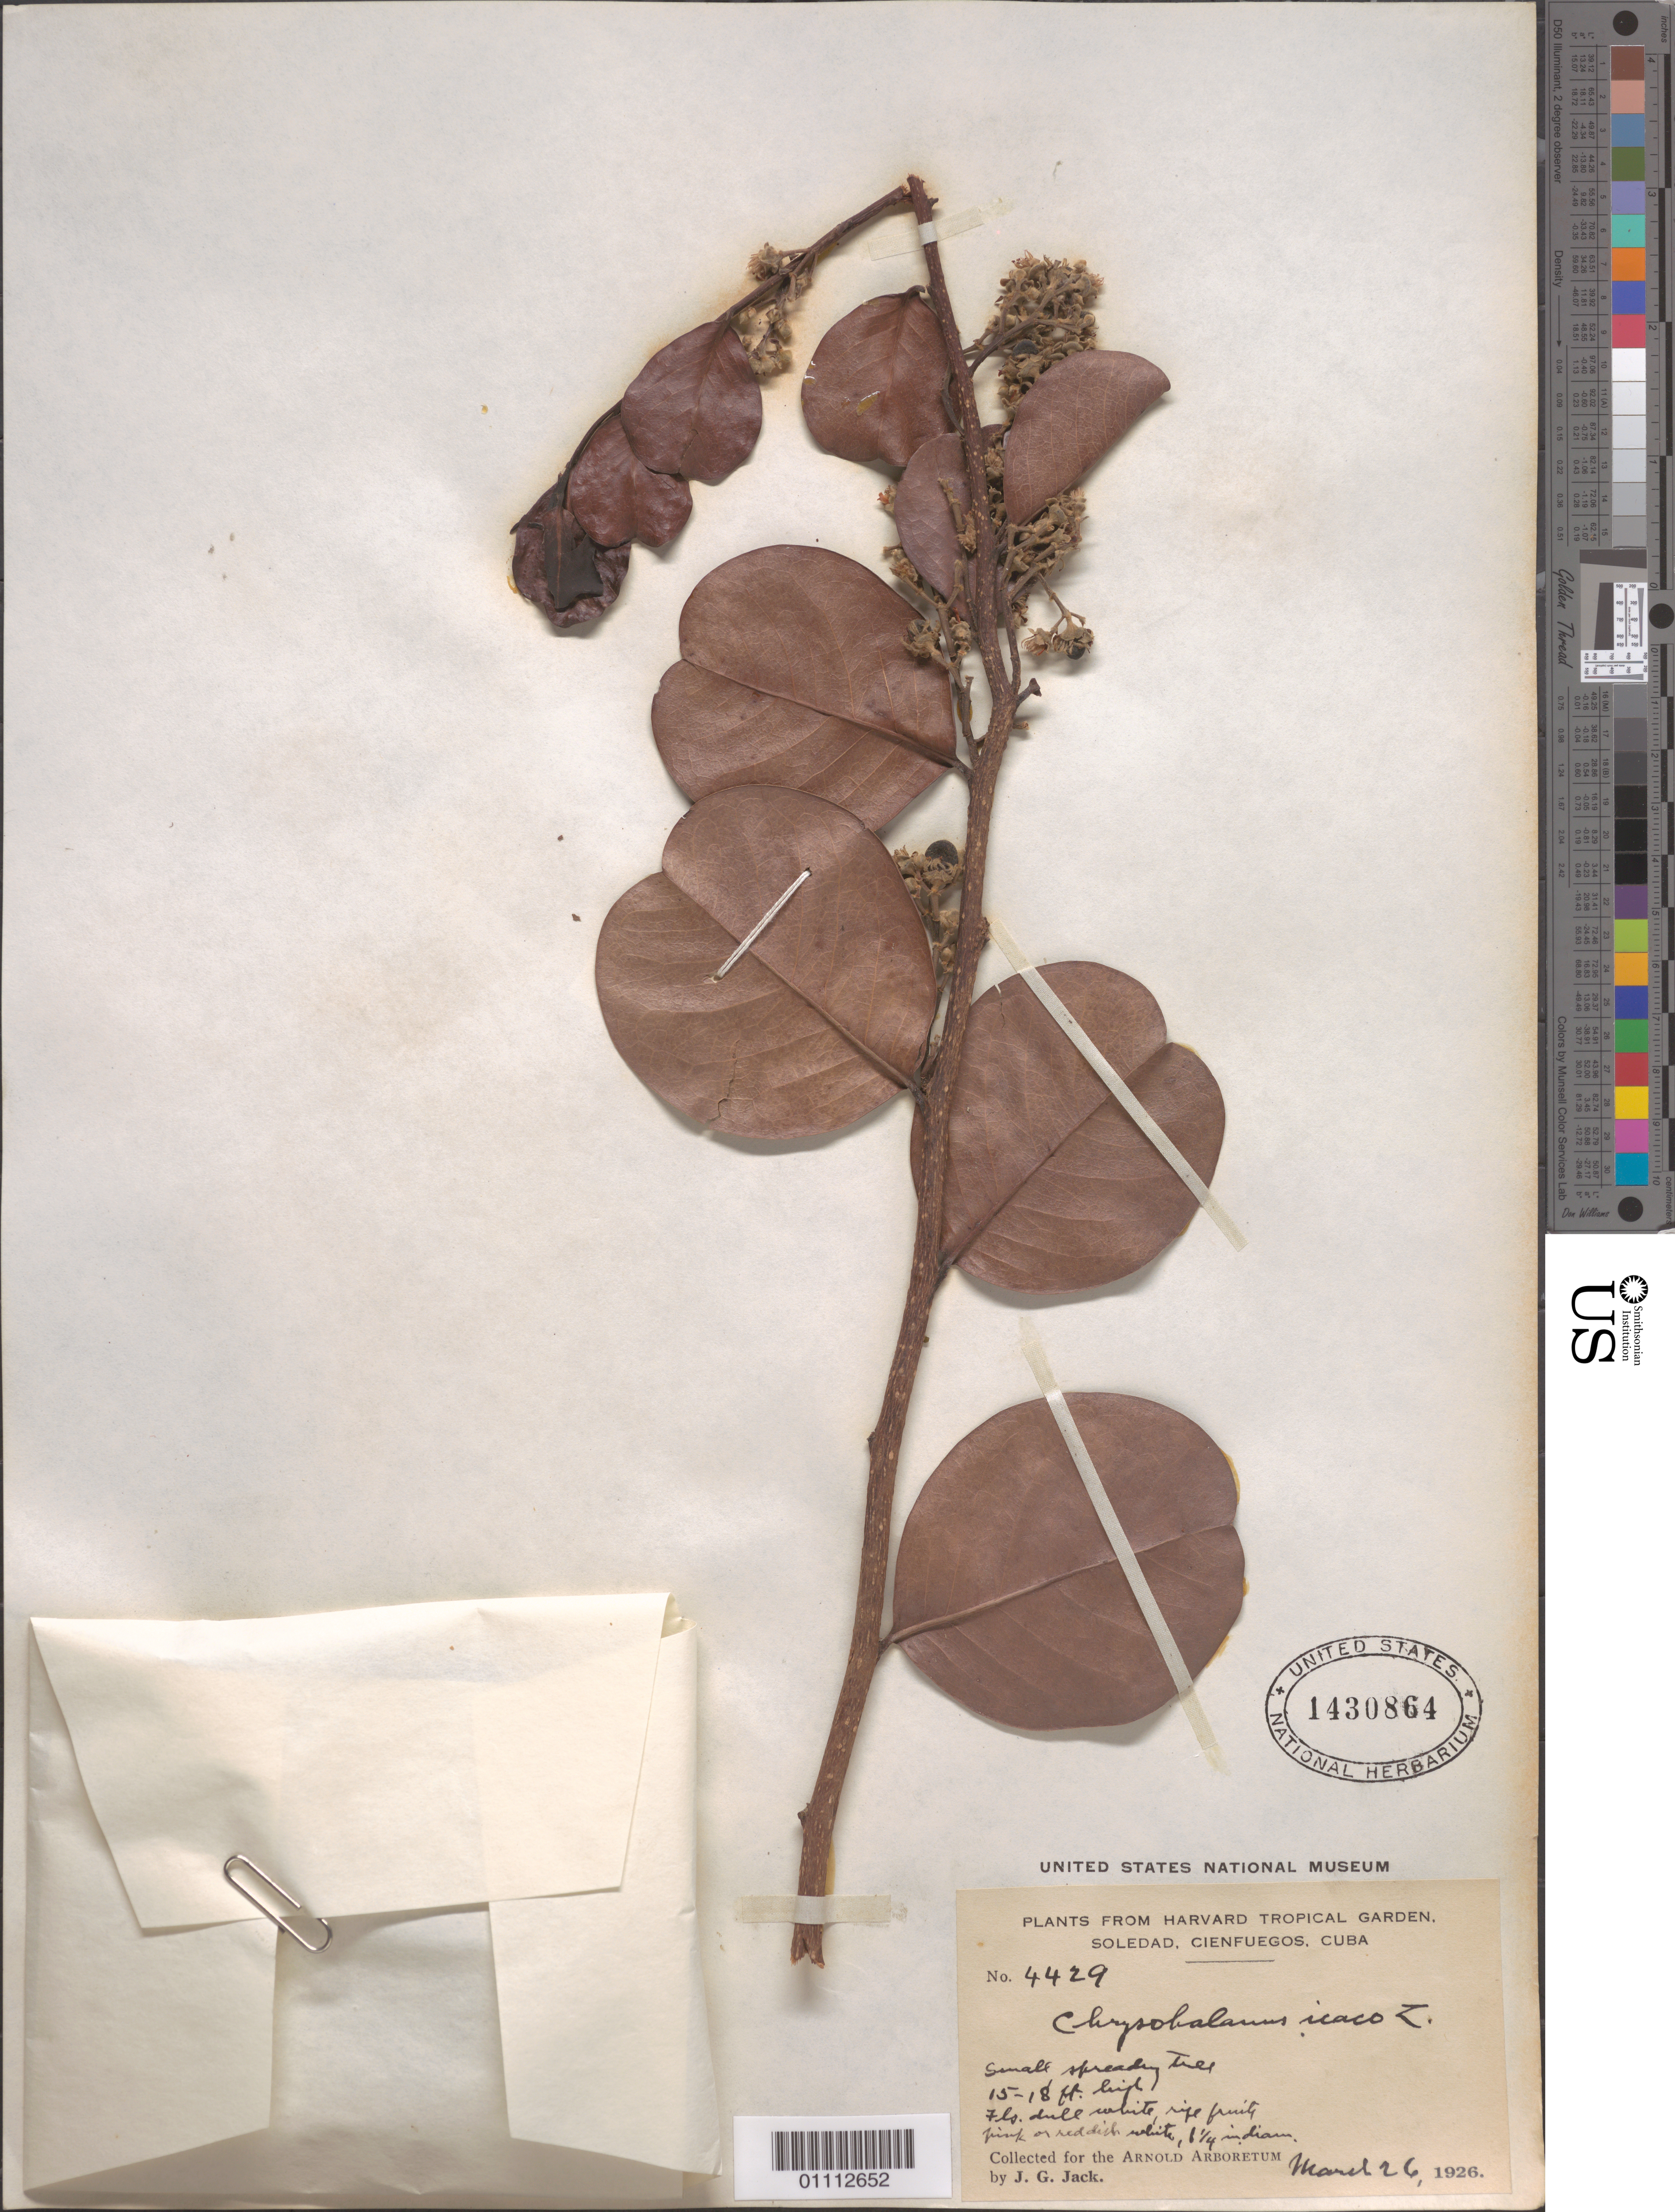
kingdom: Plantae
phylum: Tracheophyta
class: Magnoliopsida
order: Malpighiales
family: Chrysobalanaceae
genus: Chrysobalanus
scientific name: Chrysobalanus icaco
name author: L.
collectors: J. G. Jack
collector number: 4429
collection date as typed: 26 Mar 1926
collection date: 1926-03-26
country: Cuba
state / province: Cienfuegos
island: Cuba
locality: Soledad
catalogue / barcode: US 1430864